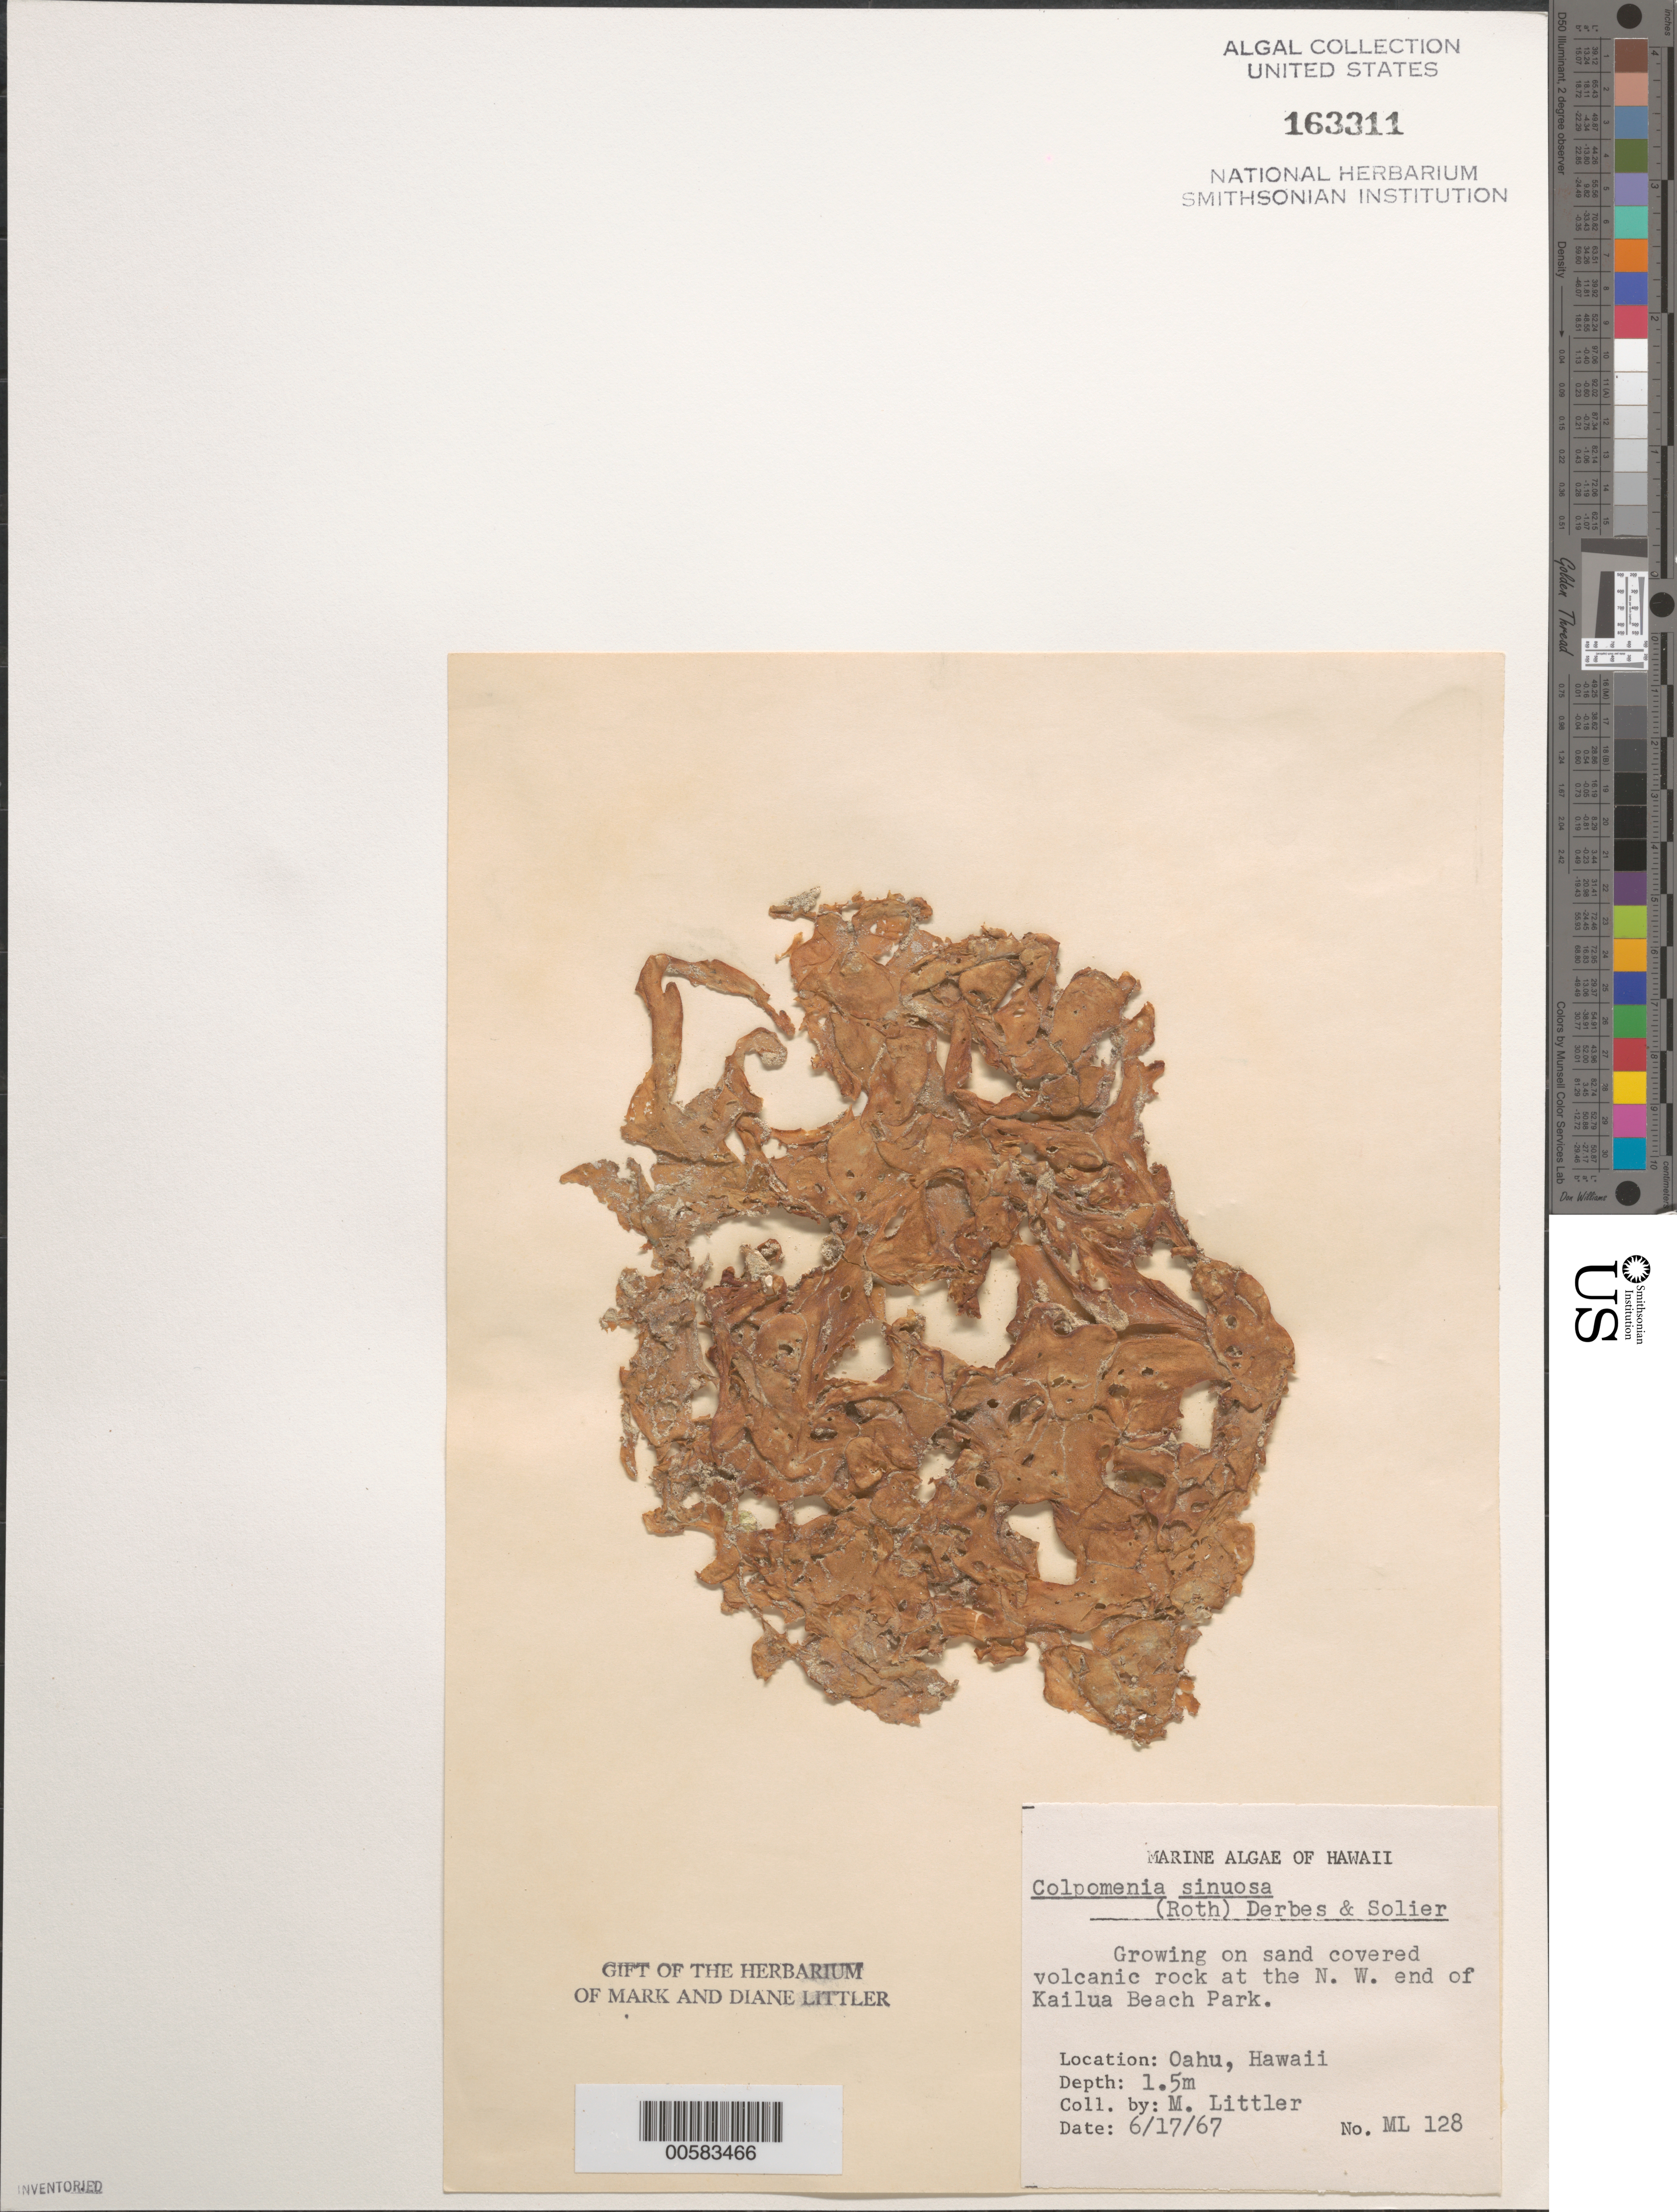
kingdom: Chromista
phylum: Ochrophyta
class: Phaeophyceae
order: Scytosiphonales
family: Scytosiphonaceae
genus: Colpomenia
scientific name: Colpomenia sinuosa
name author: (K. Mert. ex Roth) Derbes & Solier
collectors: M. M. Littler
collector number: ML 128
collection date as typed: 17 Jun 1967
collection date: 1967-06-17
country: United States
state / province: Hawaii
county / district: Honolulu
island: Oahu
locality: Kailua Beach Park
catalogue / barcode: US 163311